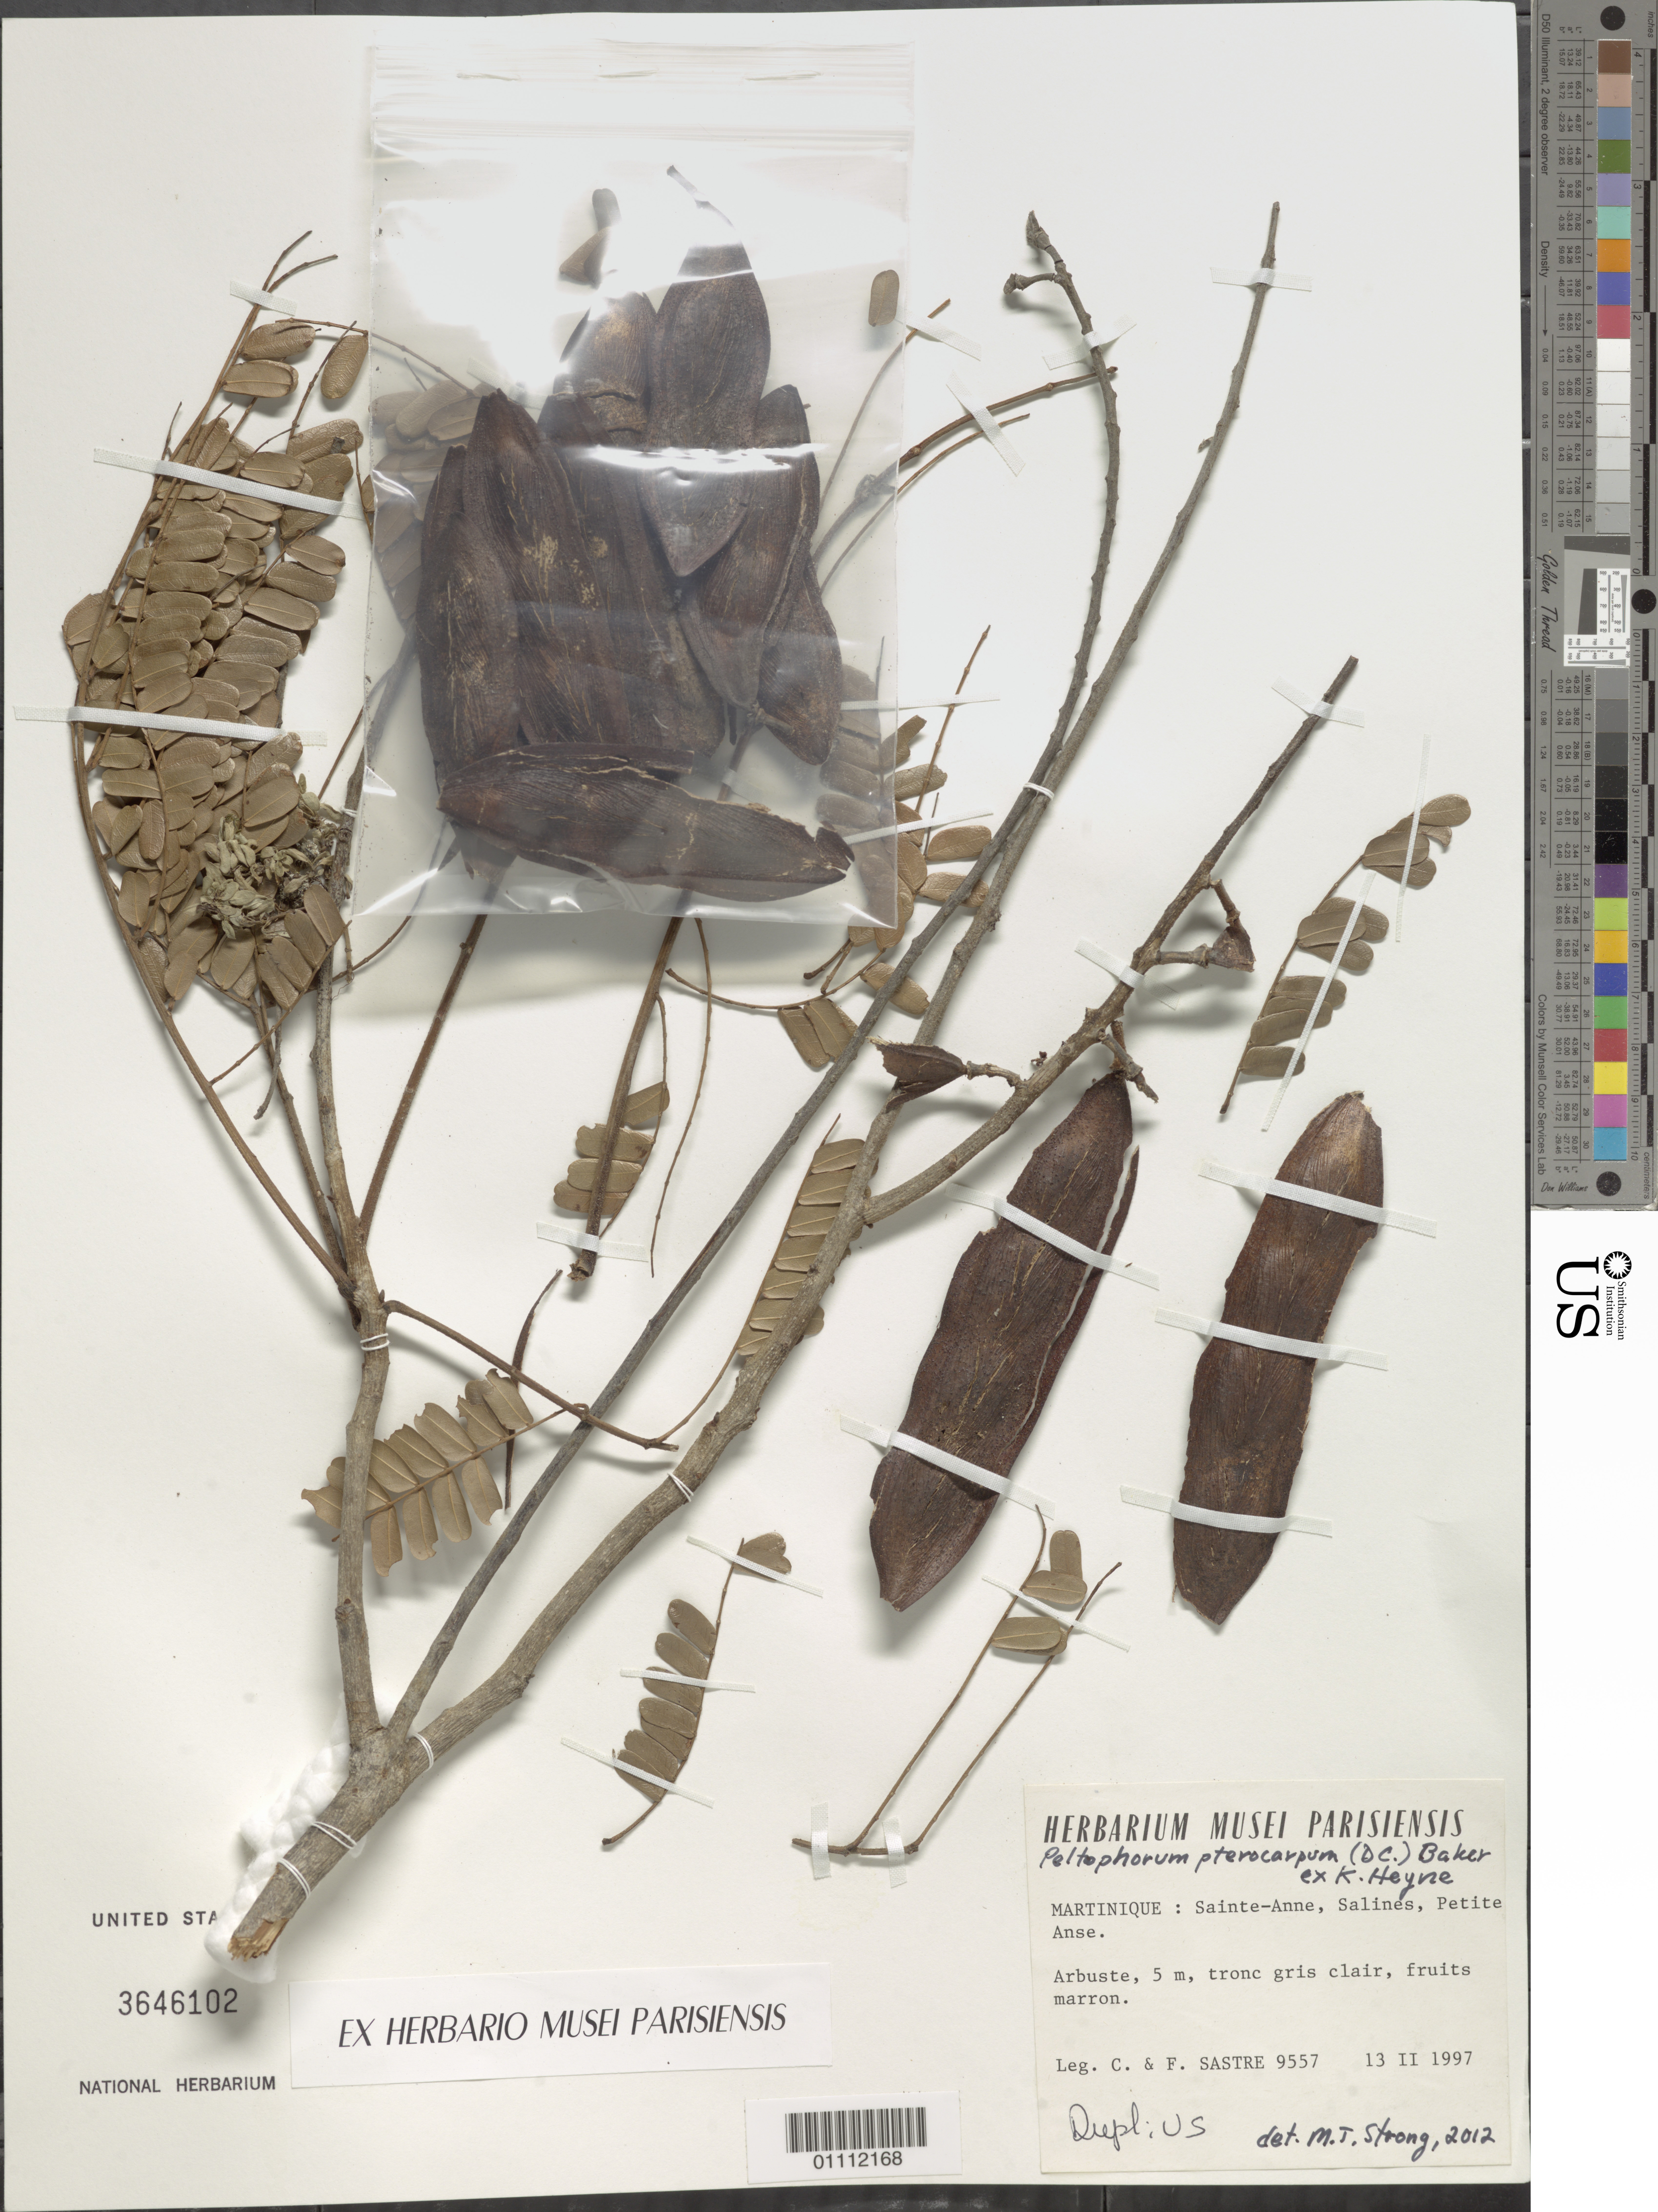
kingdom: Plantae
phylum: Tracheophyta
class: Magnoliopsida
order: Fabales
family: Fabaceae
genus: Peltophorum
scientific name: Peltophorum pterocarpum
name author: (DC.) Backer ex K. Heyne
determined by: Strong, M. T., (US), Smithsonian Institution - National Museum of Natural History (UNITED STATES)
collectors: C. H. L. Sastre & F. Sastre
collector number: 9557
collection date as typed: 13 Feb 1997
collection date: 1997-02-13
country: Martinique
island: Martinique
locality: Sainte Anne, Salines, Petite Anse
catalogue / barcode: US 3646102